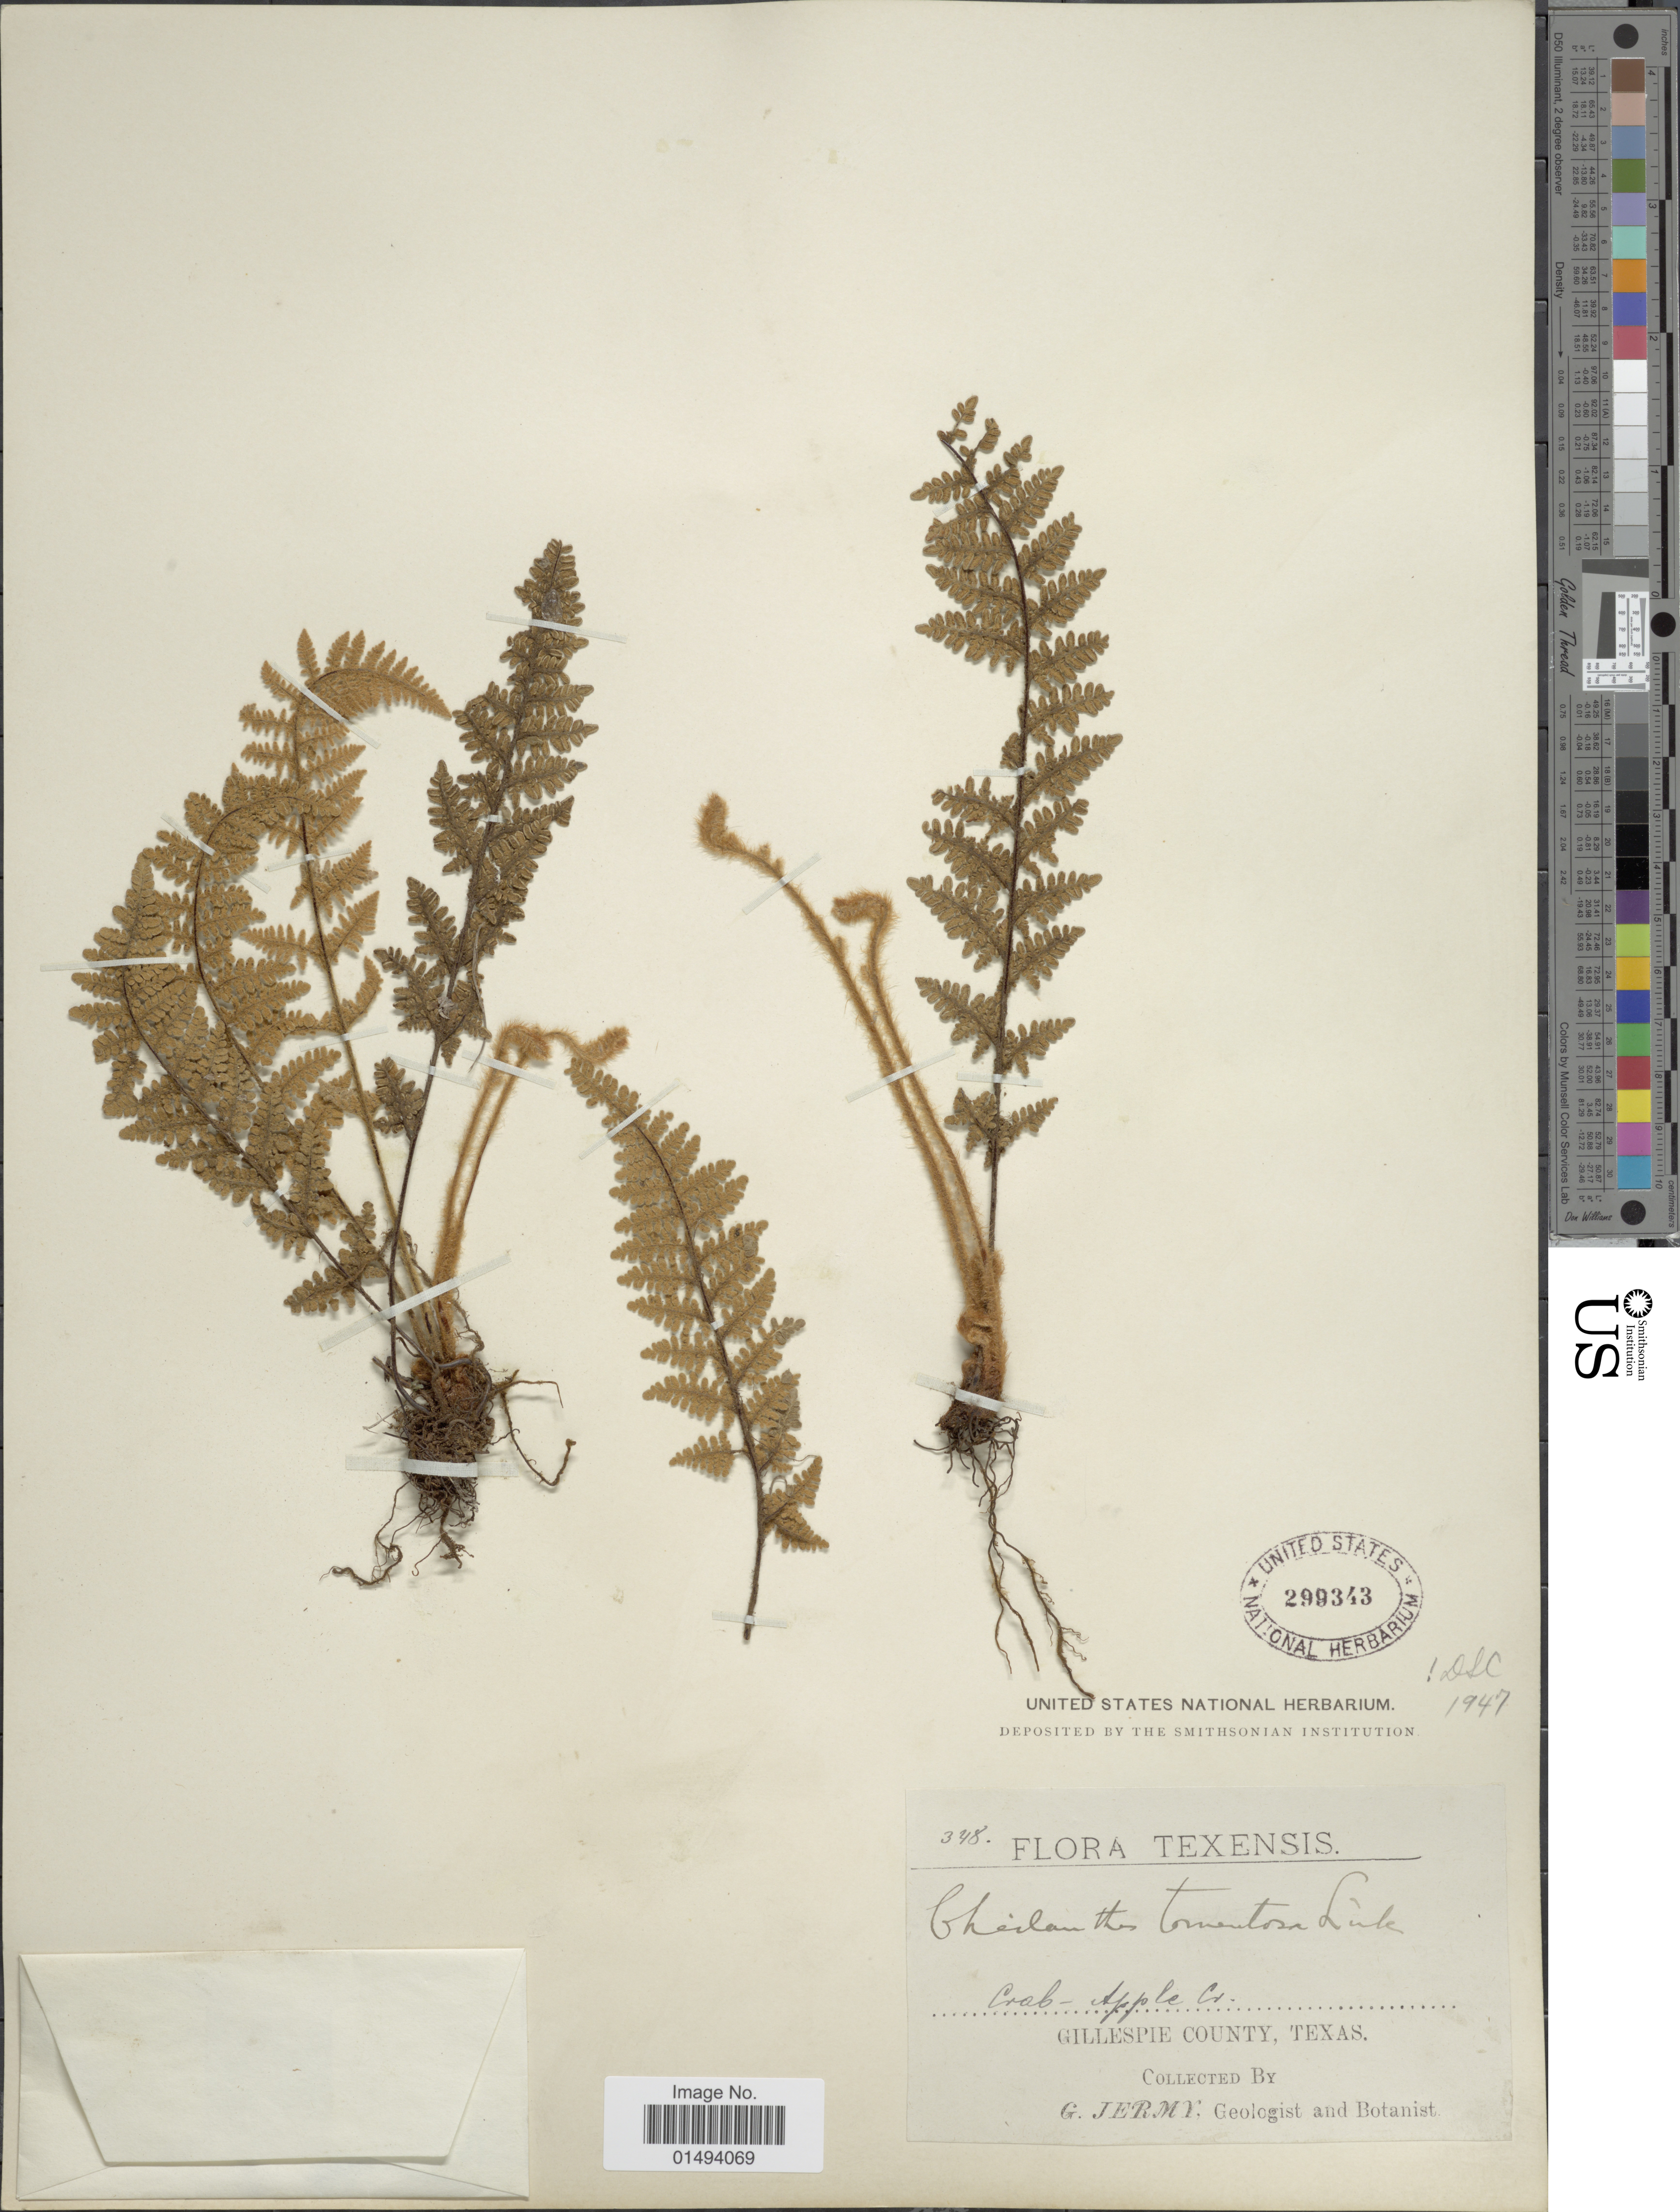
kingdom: Plantae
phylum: Tracheophyta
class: Polypodiopsida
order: Polypodiales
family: Pteridaceae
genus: Myriopteris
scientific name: Myriopteris tomentosa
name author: (Link) Fée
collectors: G. Jermy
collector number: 348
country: United States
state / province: Texas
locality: Texensis, Gillespie County, Crab Apple Co.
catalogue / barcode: US 299343